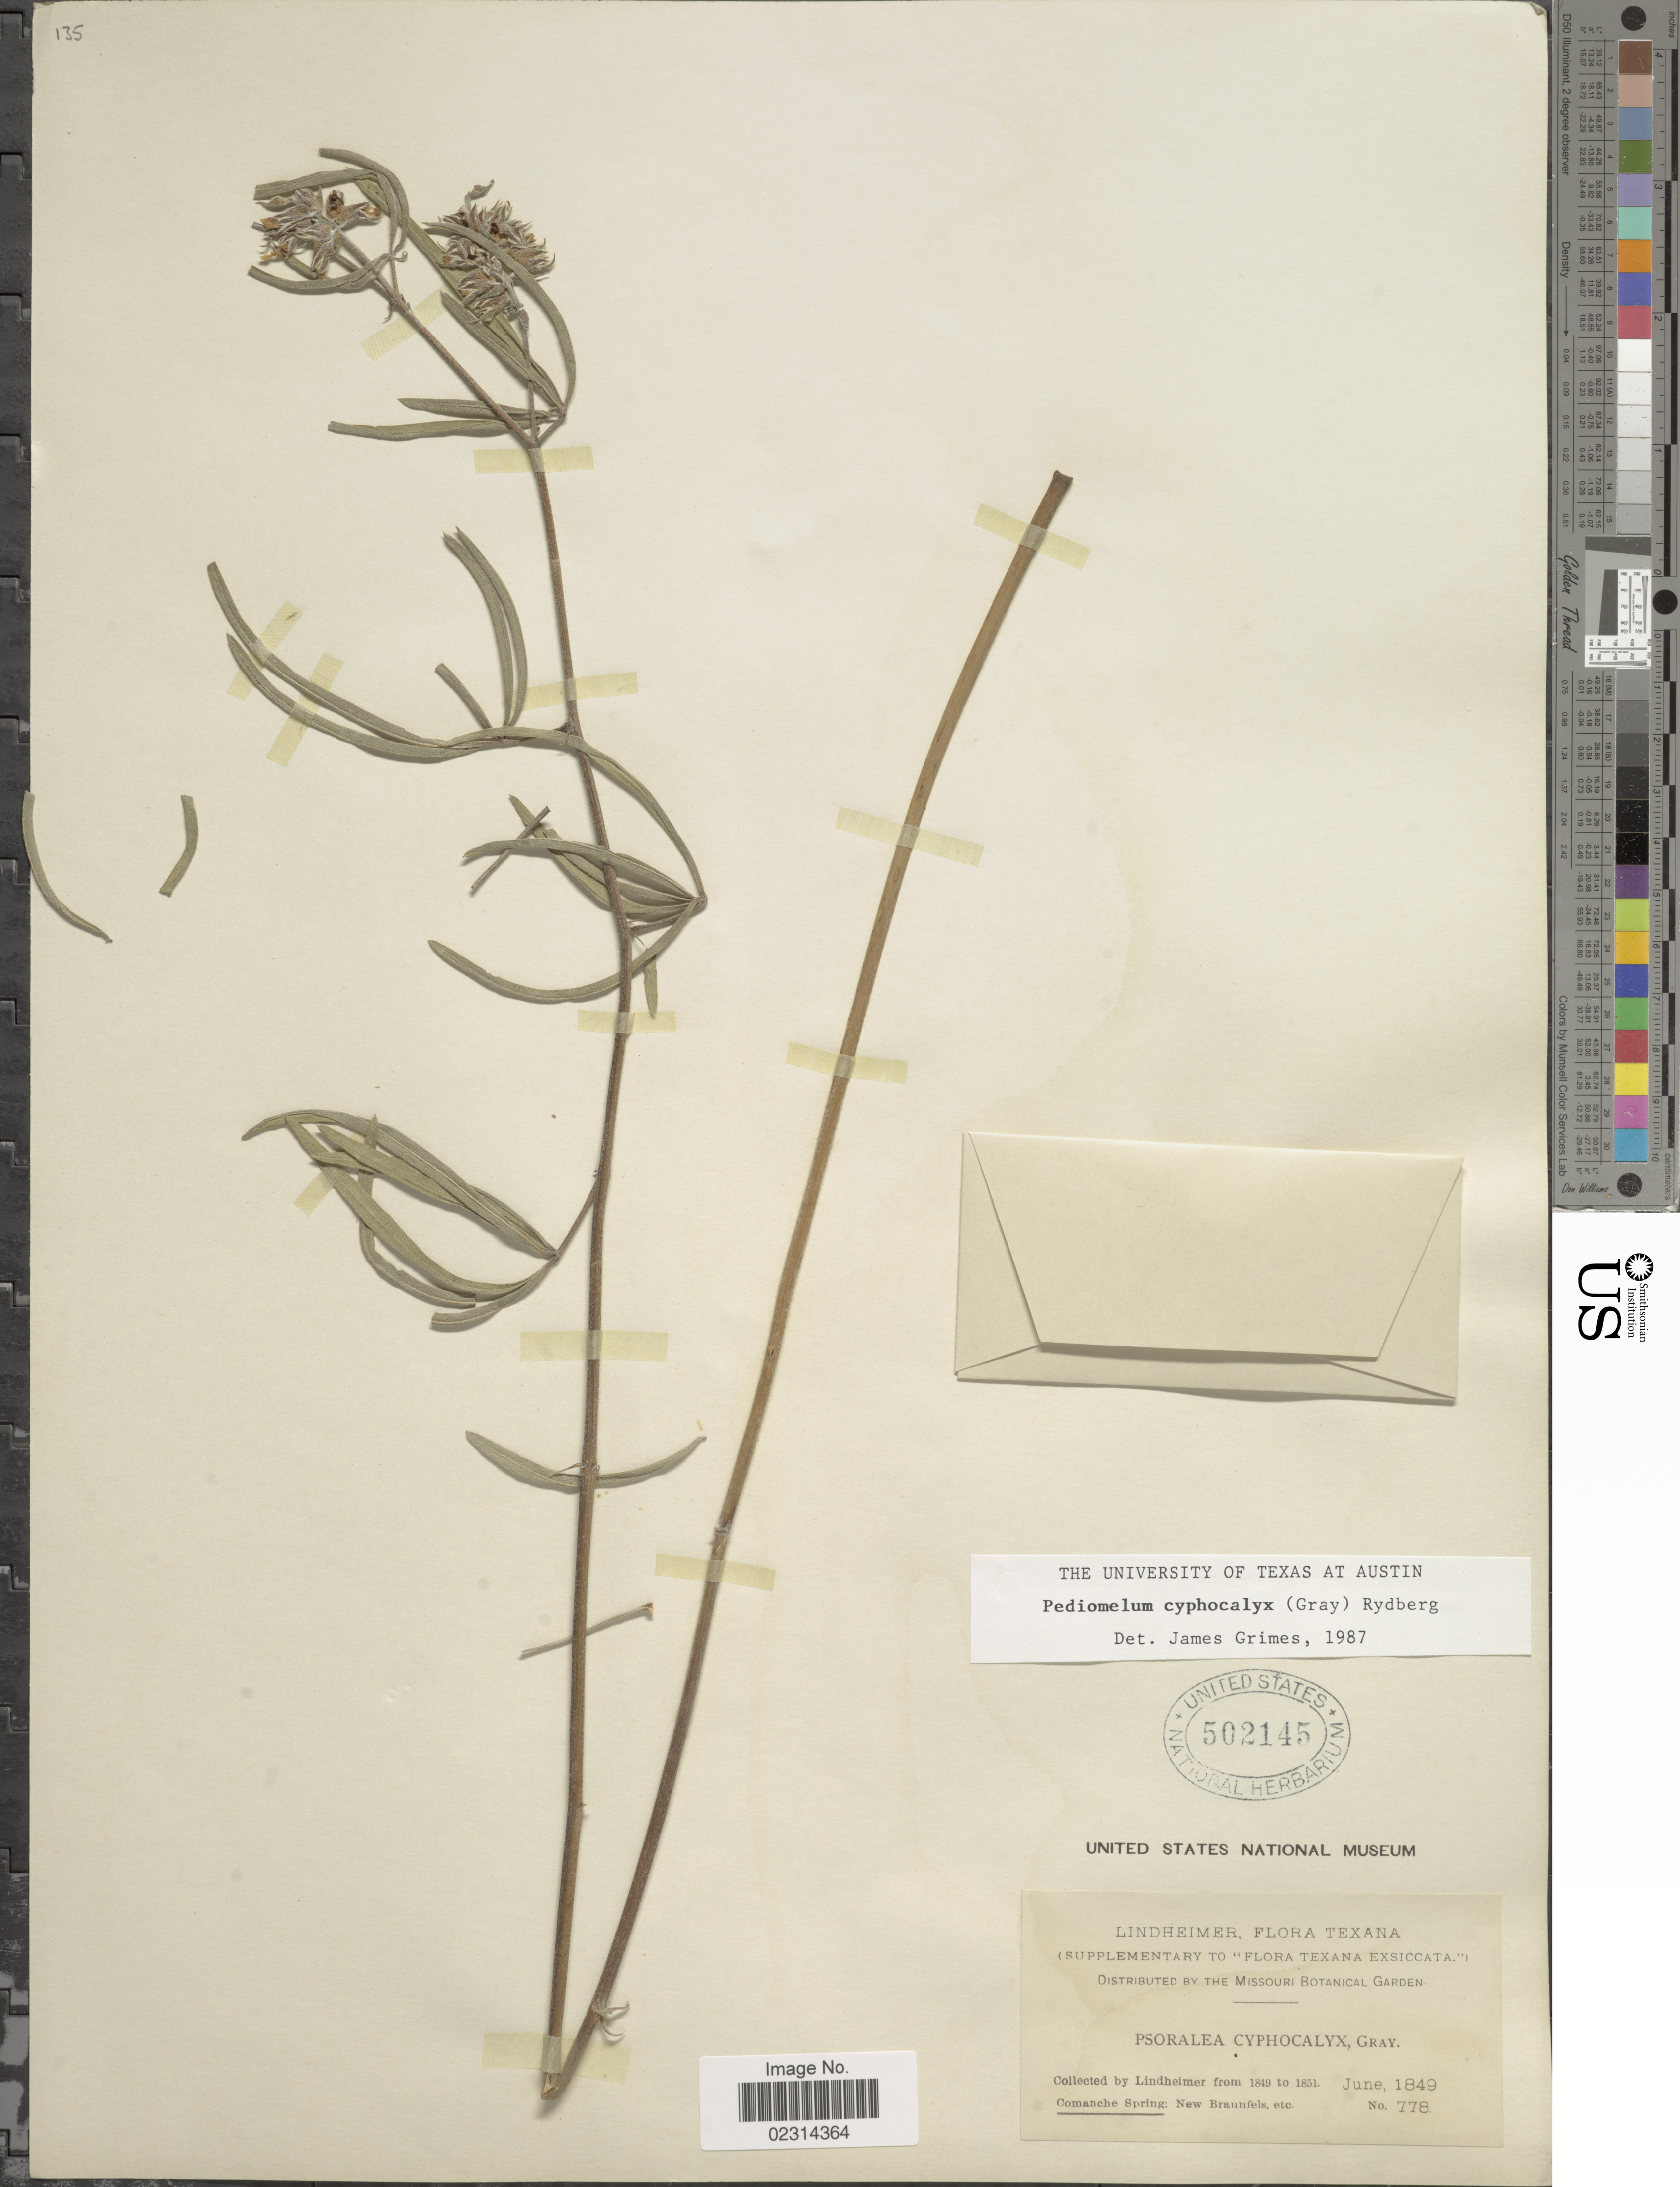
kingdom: Plantae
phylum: Tracheophyta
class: Magnoliopsida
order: Fabales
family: Fabaceae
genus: Pediomelum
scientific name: Pediomelum cyphocalyx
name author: (A. Gray) Rydb.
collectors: -. Lindheimer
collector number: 778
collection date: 1849-06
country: United States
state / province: Texas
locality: Comanche Spring: New Braunfels, etc.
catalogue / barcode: US 502145